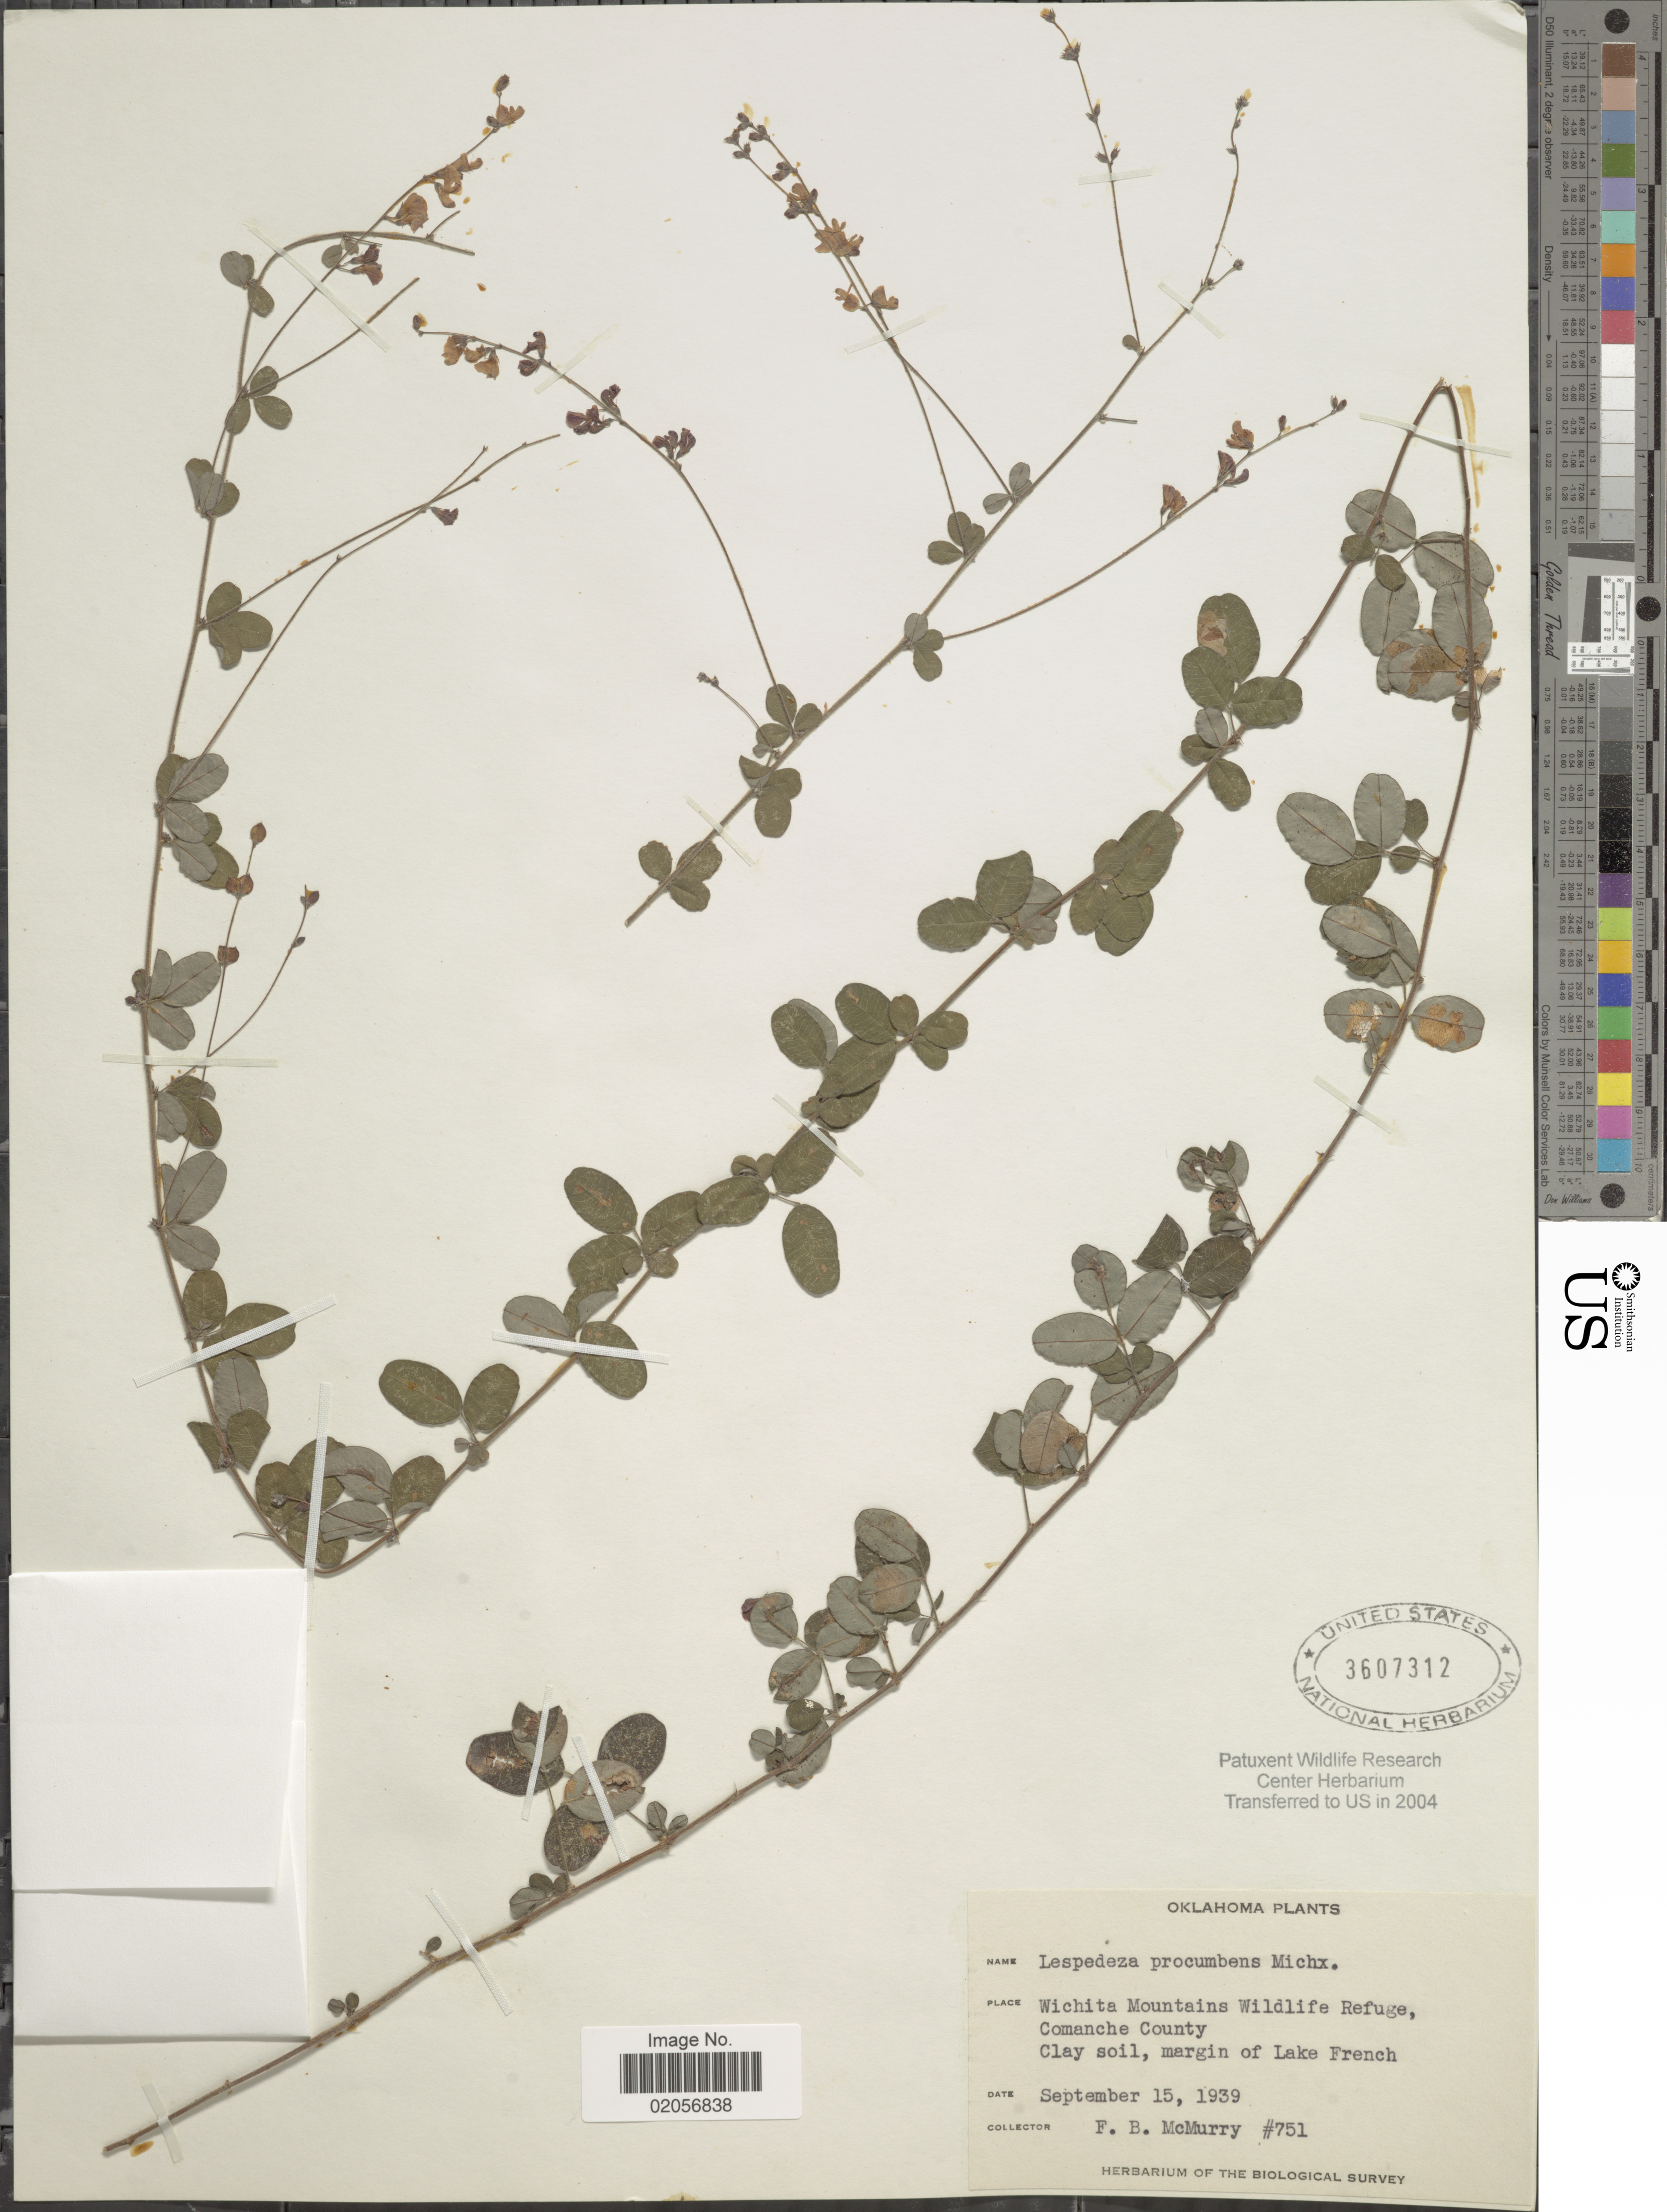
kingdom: Plantae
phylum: Tracheophyta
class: Magnoliopsida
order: Fabales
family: Fabaceae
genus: Lespedeza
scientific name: Lespedeza procumbens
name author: Michx.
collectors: F. B. McMurry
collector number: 751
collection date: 1939-09-15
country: United States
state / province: Oklahoma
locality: Wichita Mountains Wildlife Refuge, Comanche County. Clay soil, margin of Lake French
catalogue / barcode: US 3607312